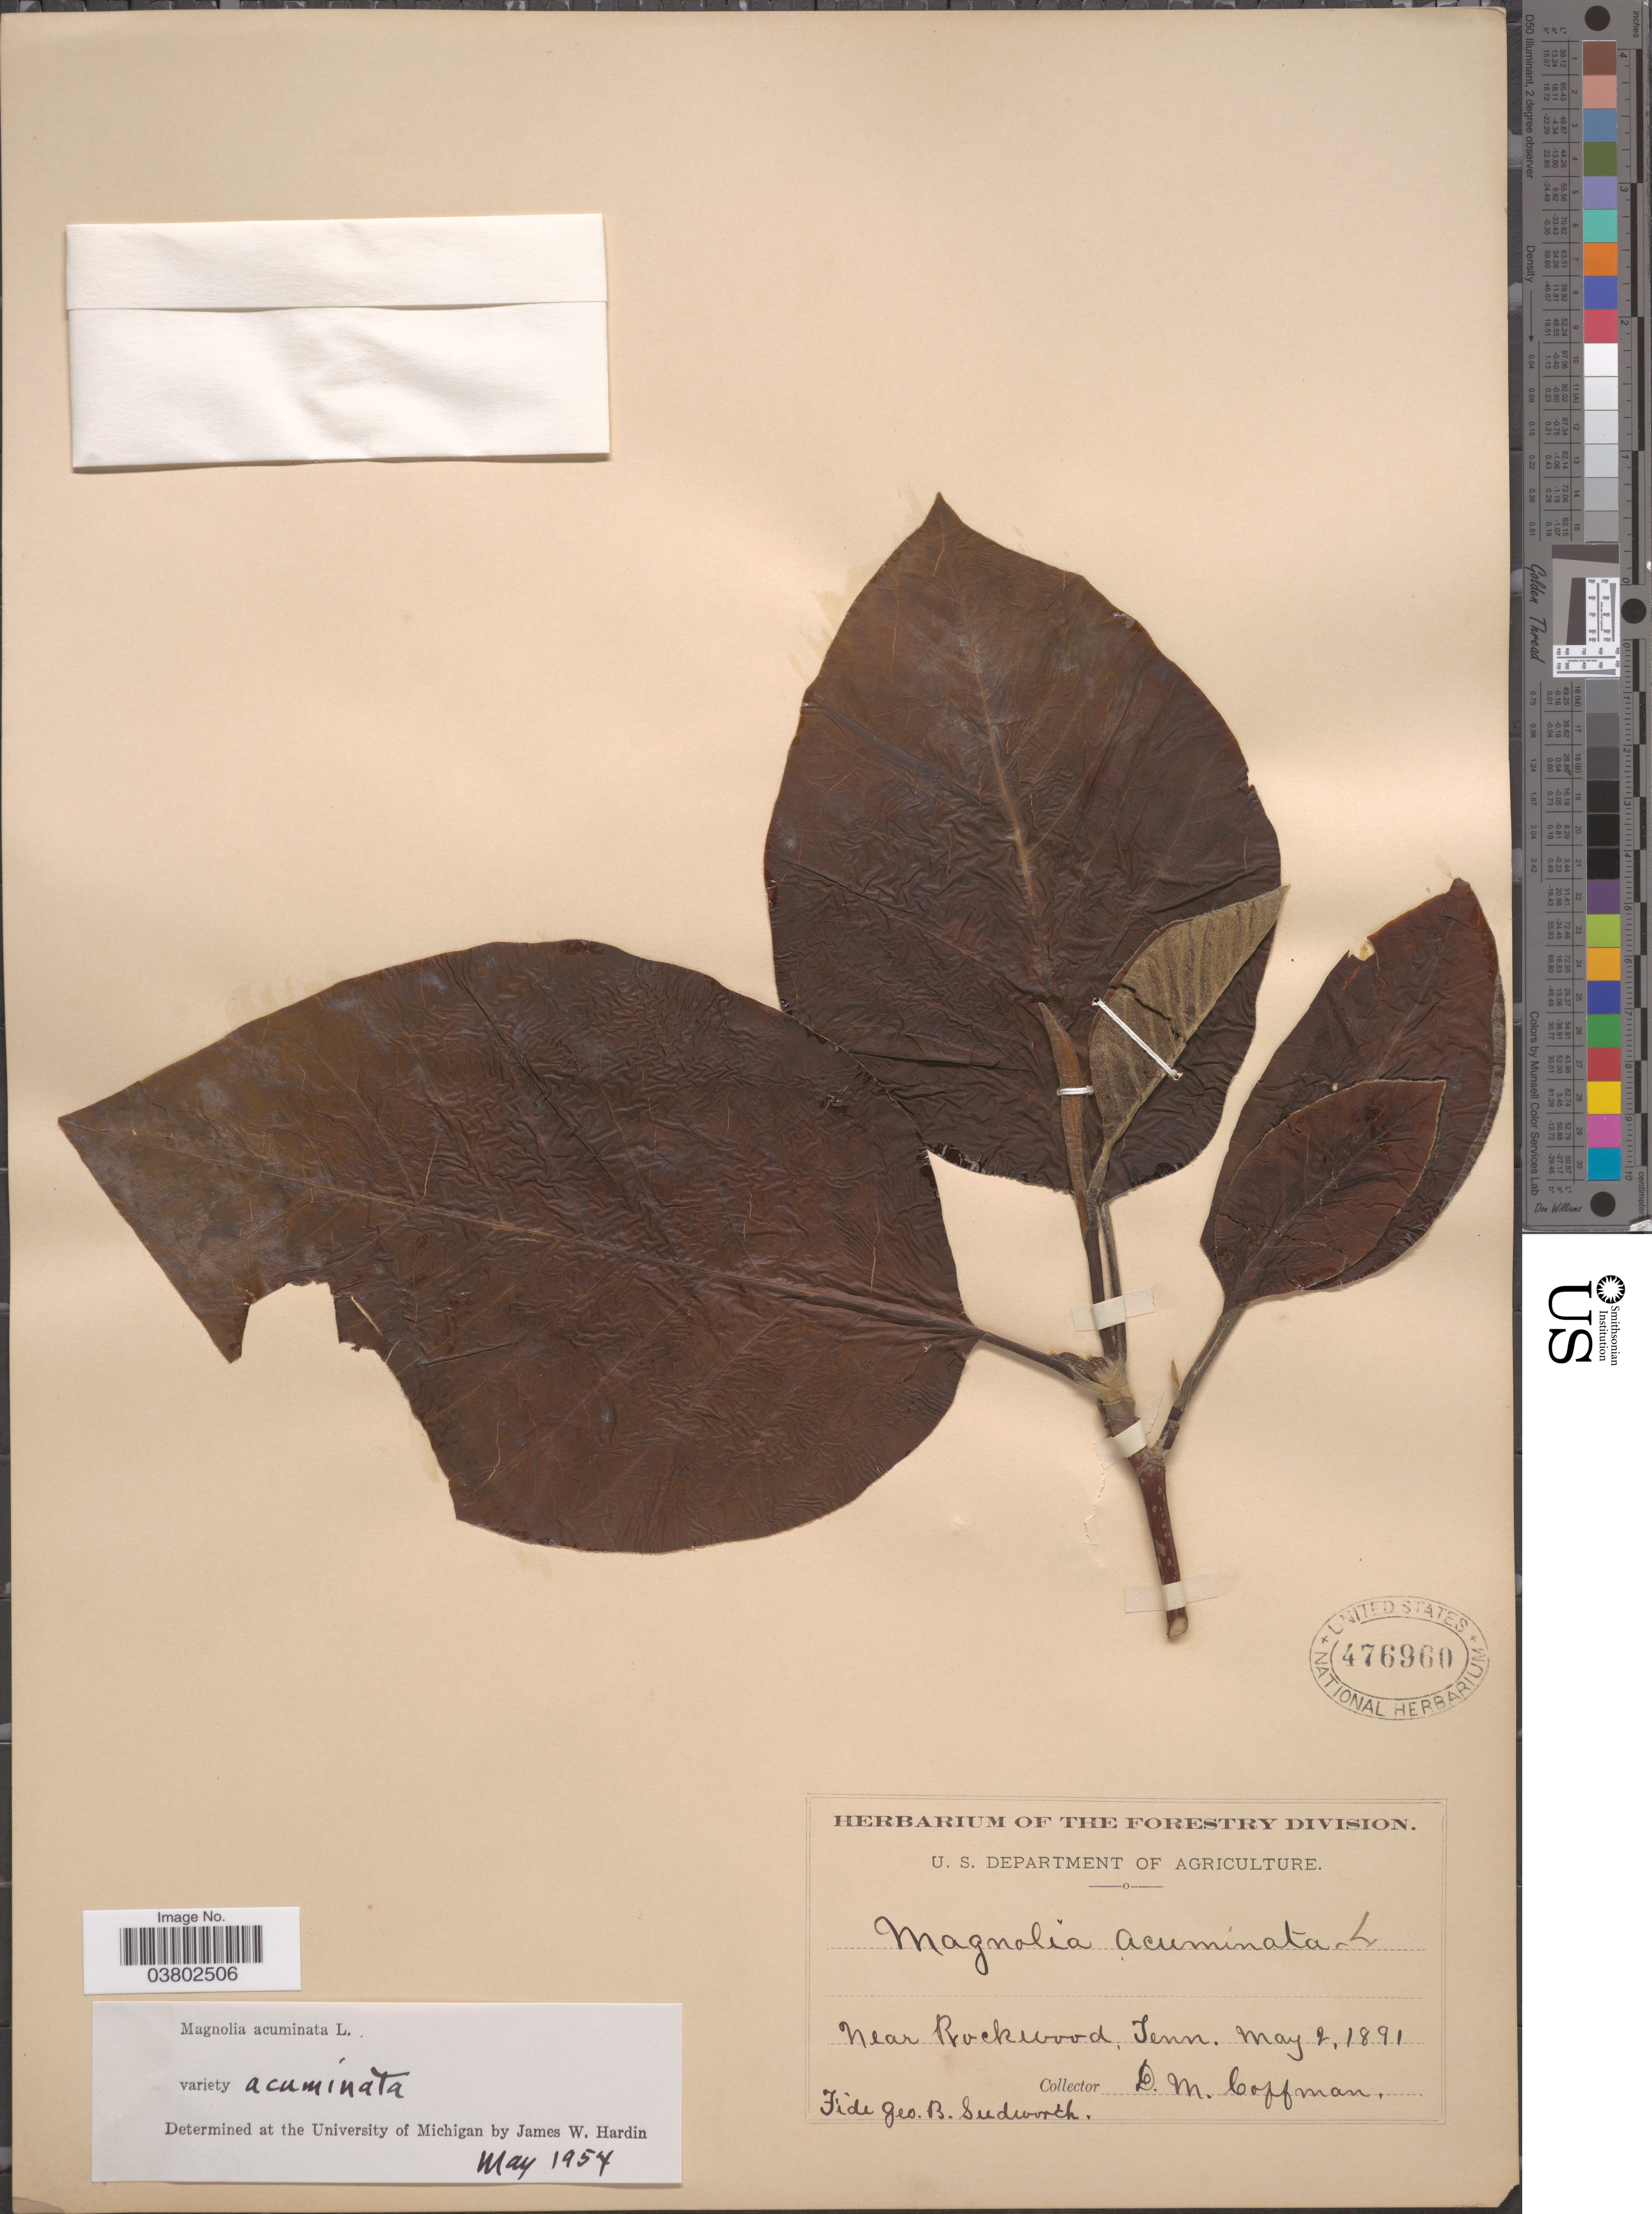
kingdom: Plantae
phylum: Tracheophyta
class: Magnoliopsida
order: Magnoliales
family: Magnoliaceae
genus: Magnolia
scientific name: Magnolia acuminata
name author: (L.) L.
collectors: D. M. Coffman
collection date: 1891-05-02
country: United States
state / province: Tennessee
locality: Near Rockwood.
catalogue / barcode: US 476960